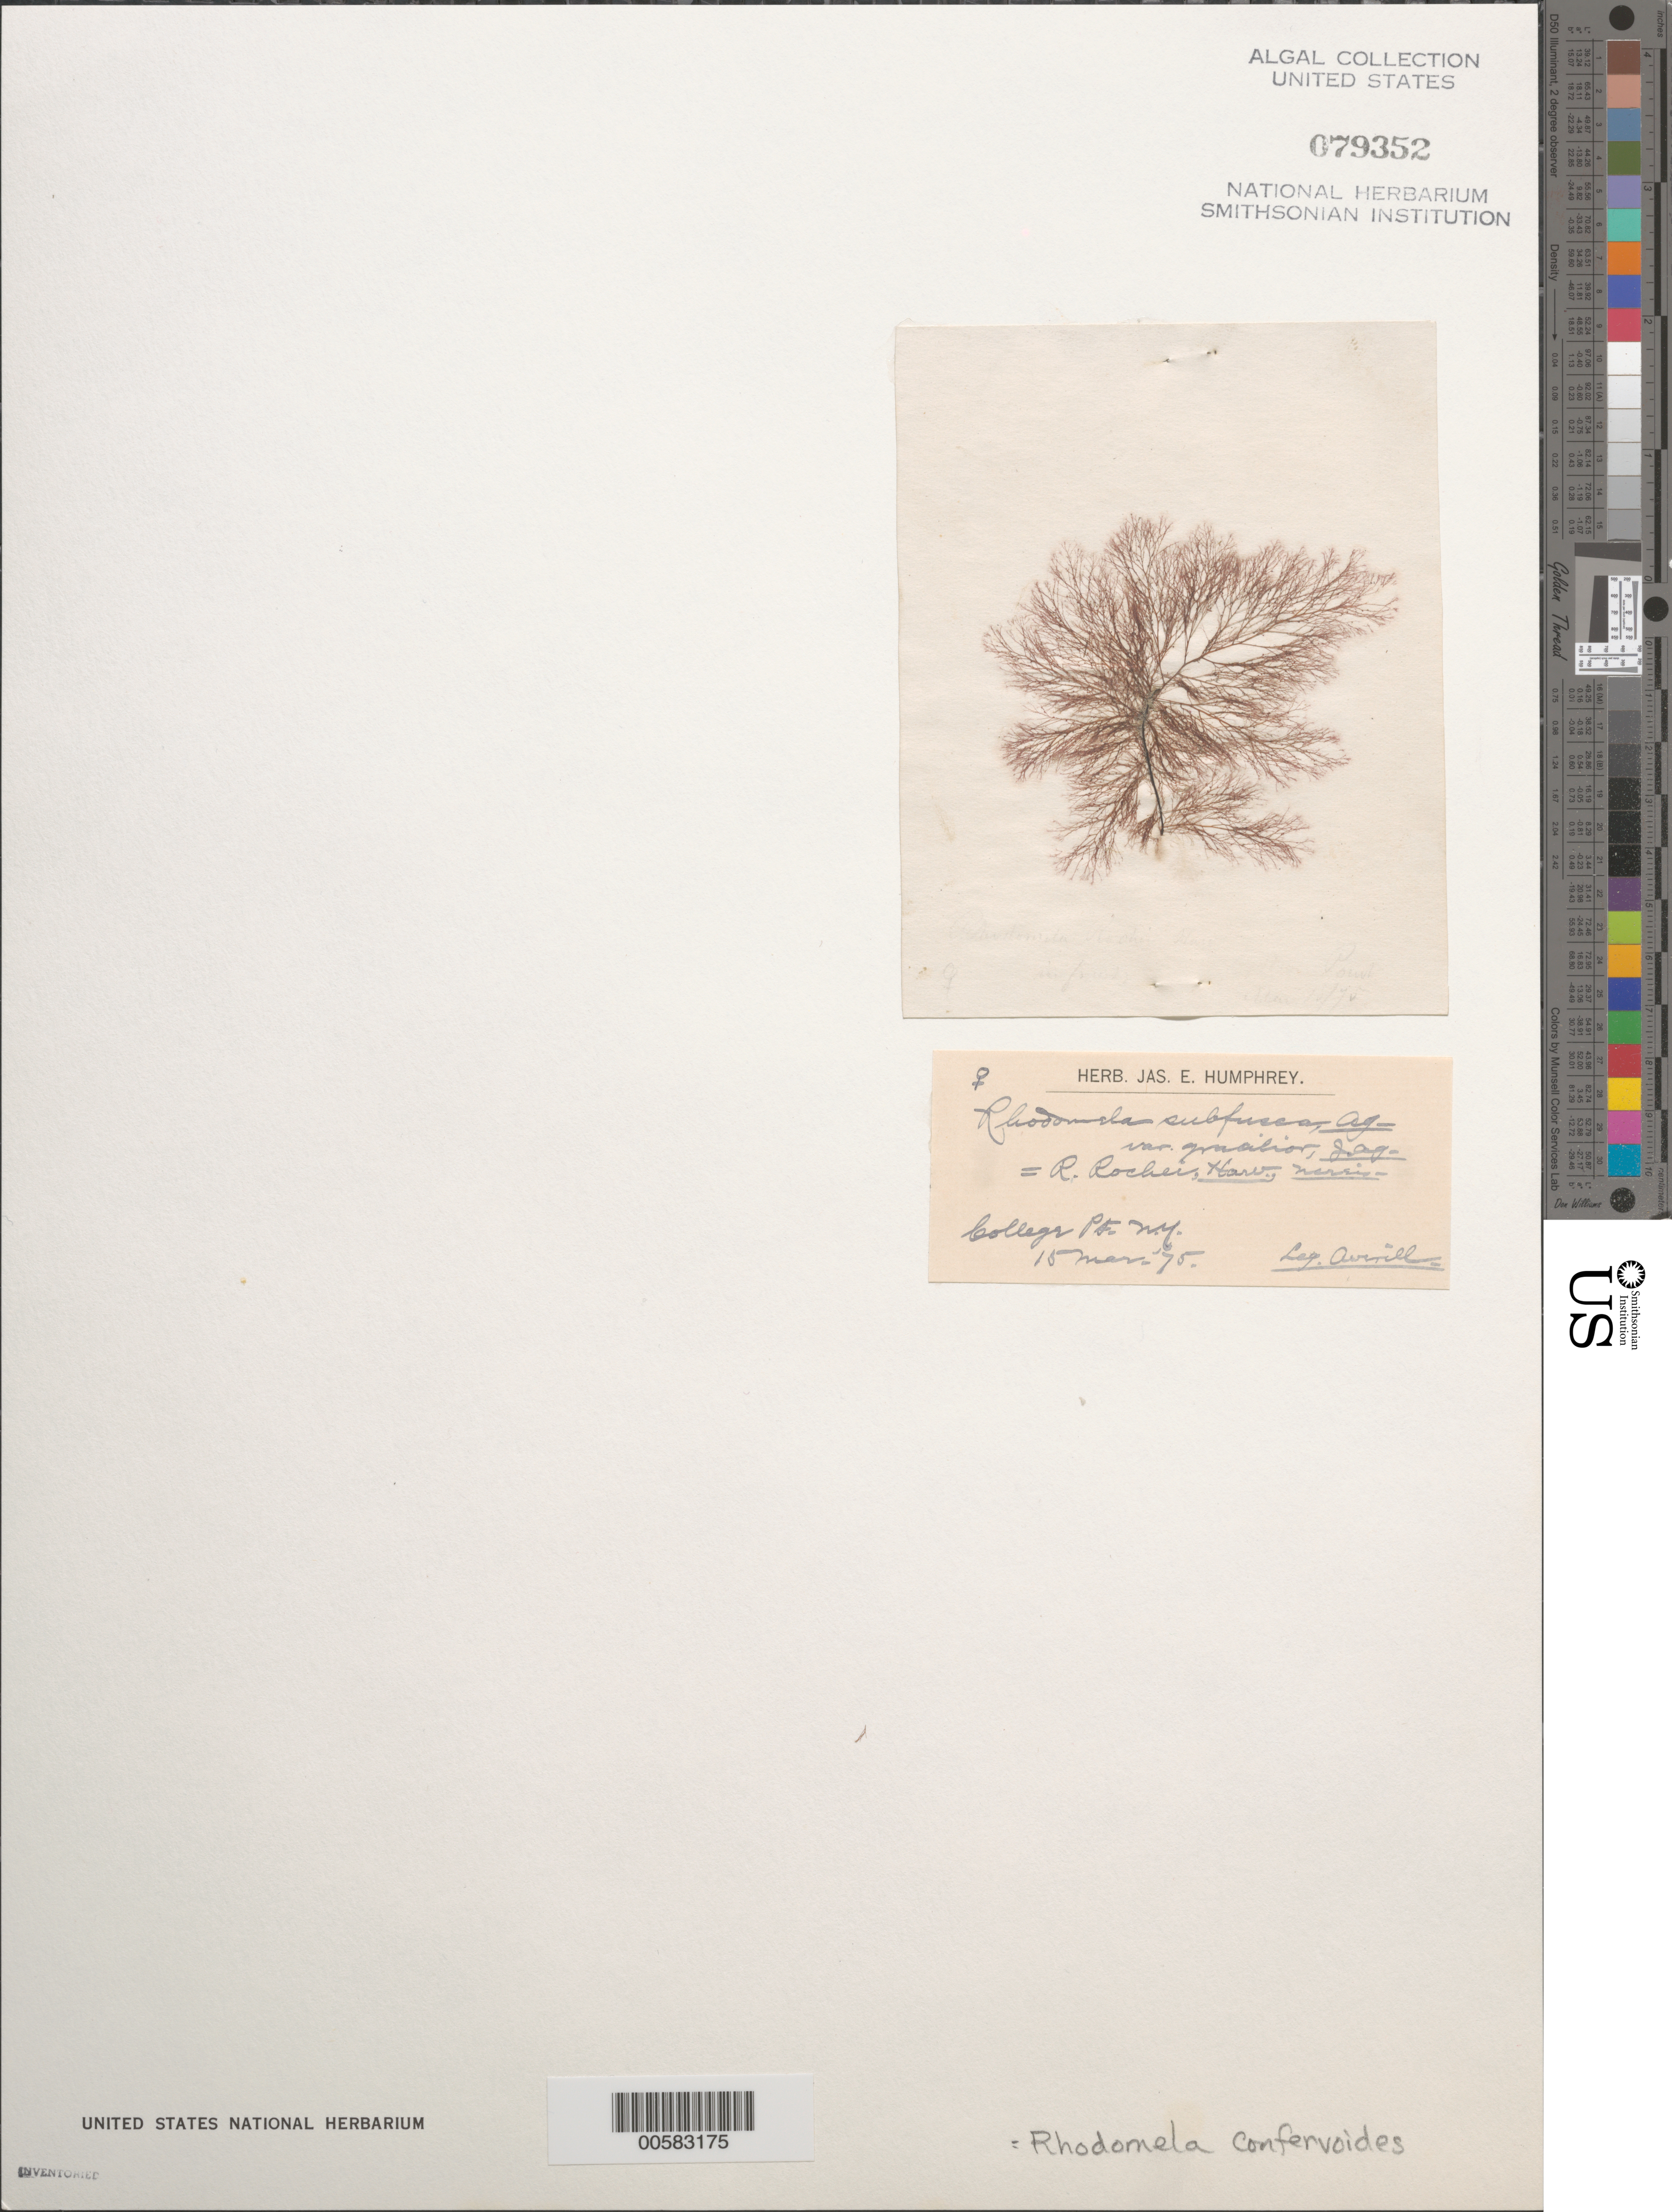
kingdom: Plantae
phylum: Rhodophyta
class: Florideophyceae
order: Ceramiales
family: Rhodomelaceae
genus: Rhodomela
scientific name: Rhodomela confervoides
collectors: H. Averill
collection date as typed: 15 Mar 1875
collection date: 1875-03-15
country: United States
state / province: New York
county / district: Queens County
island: Long Island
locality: College Point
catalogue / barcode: US 79352